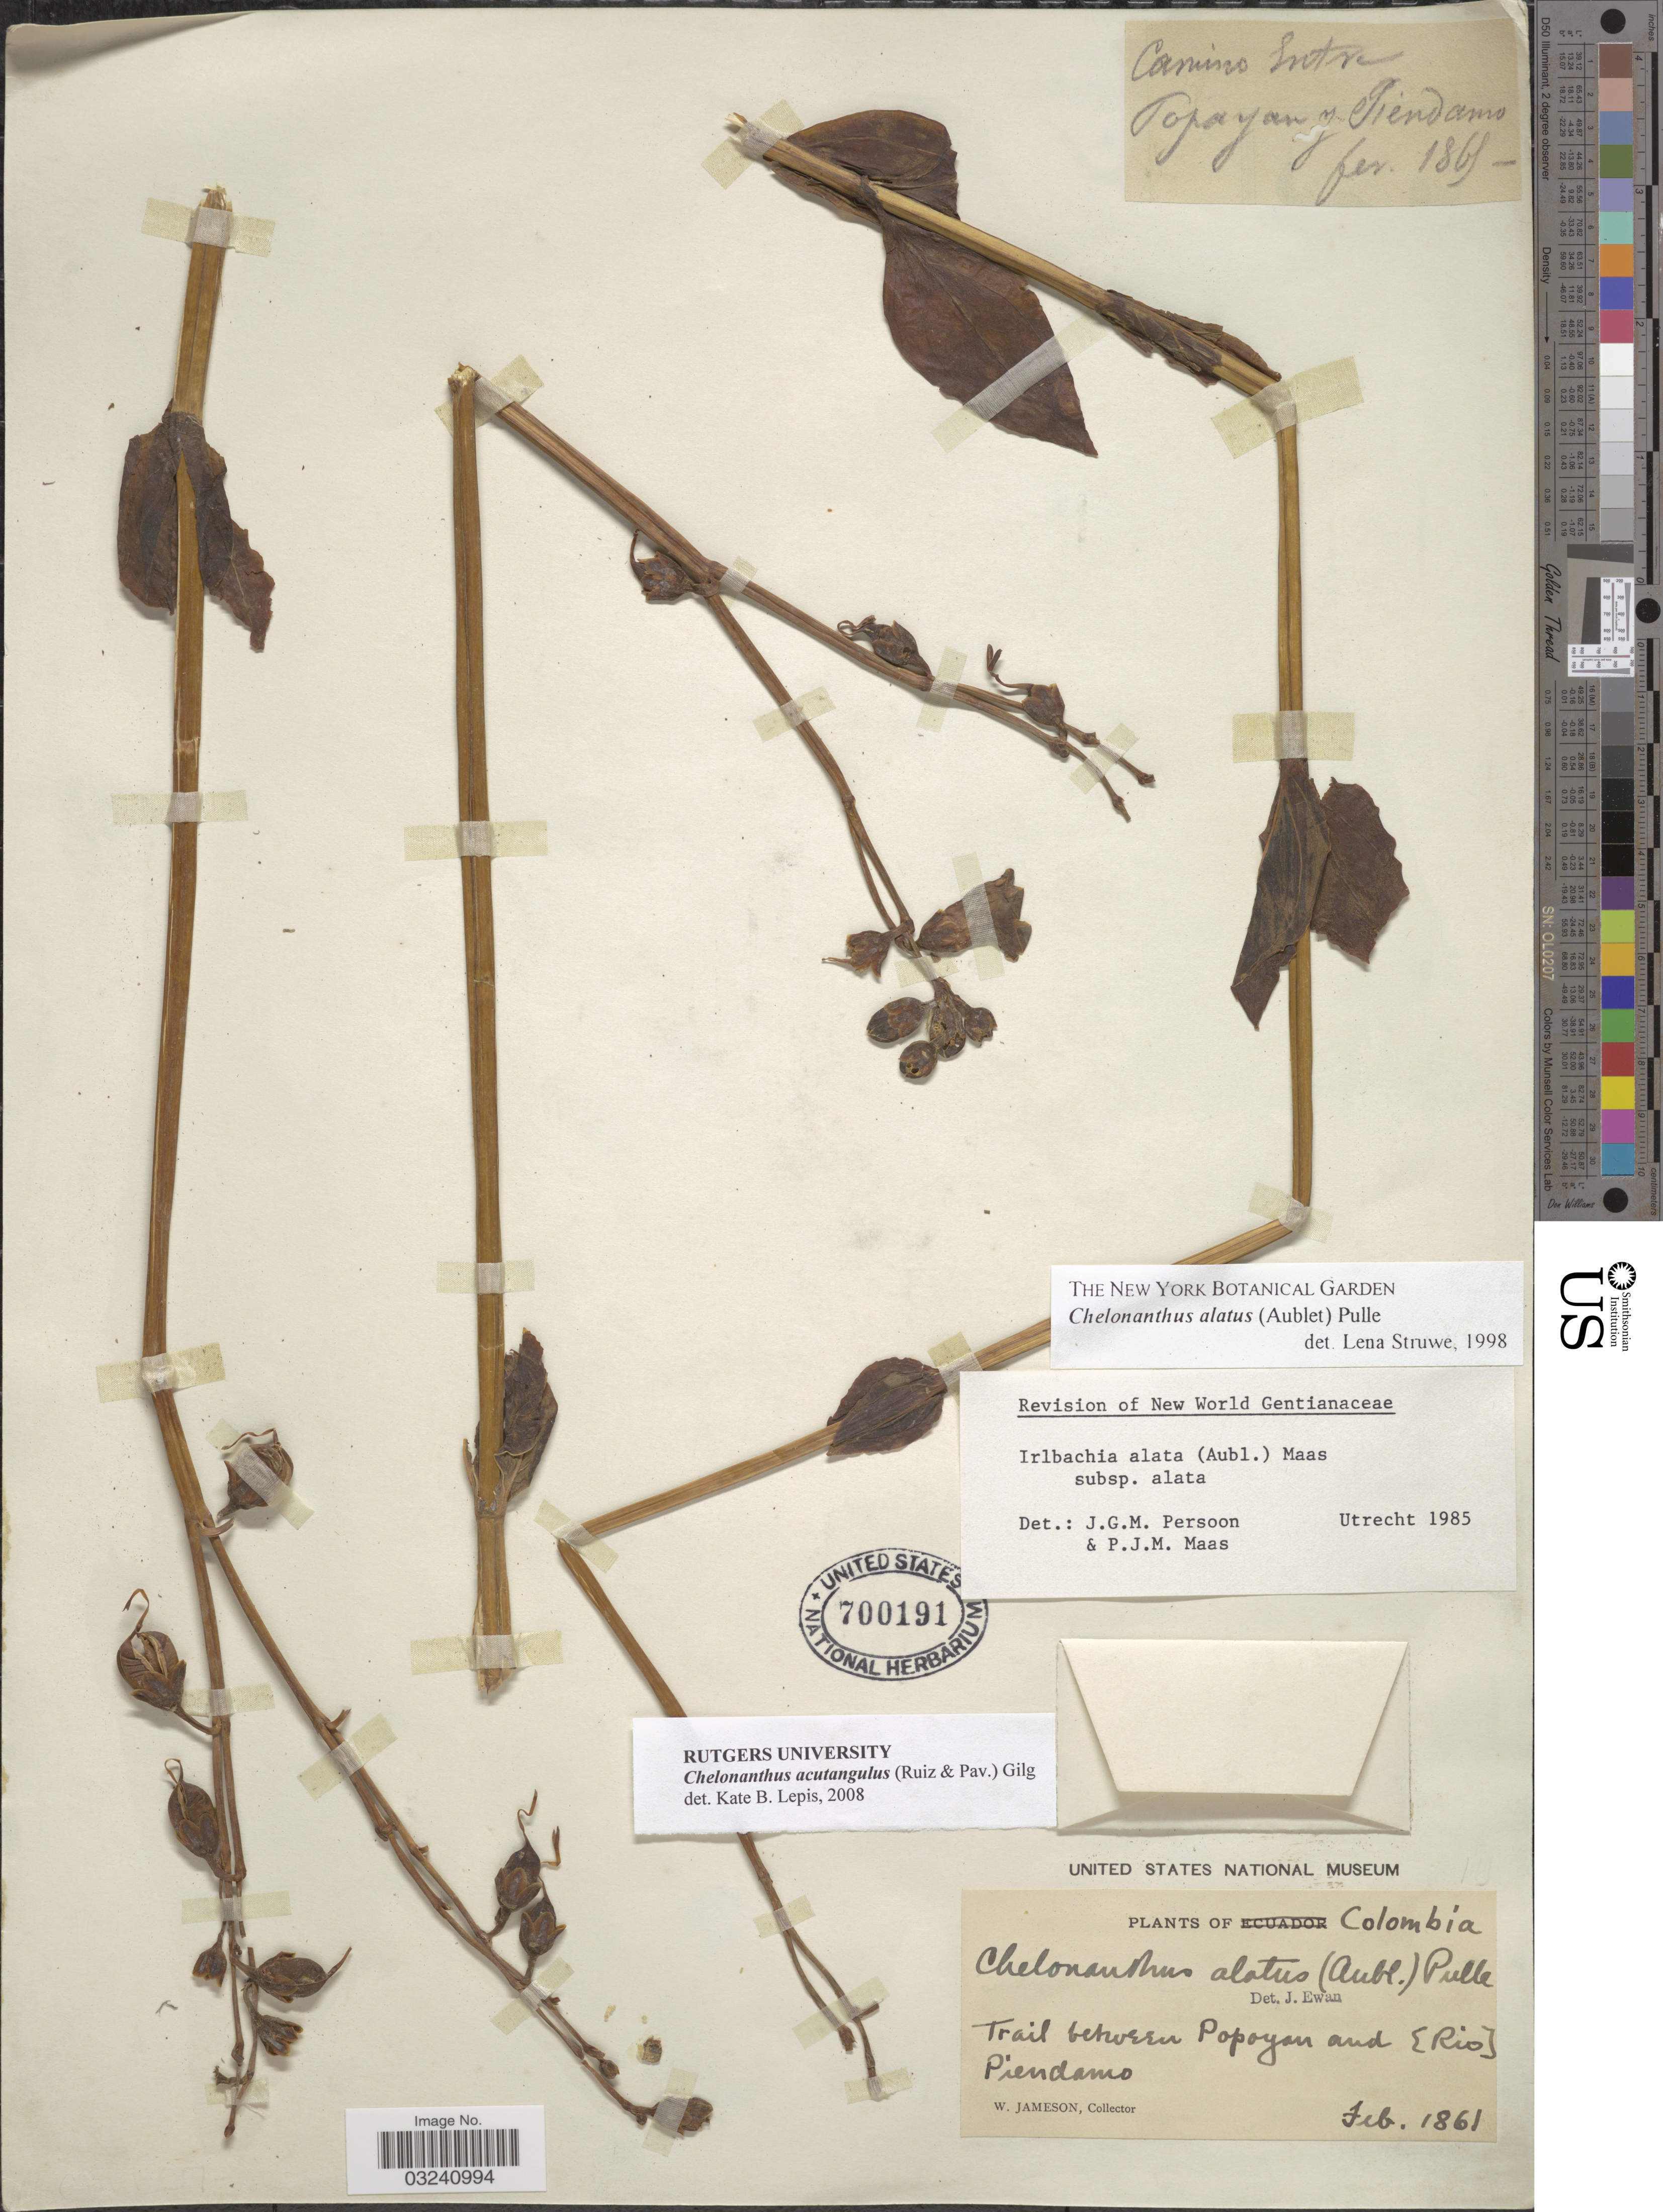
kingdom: Plantae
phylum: Tracheophyta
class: Magnoliopsida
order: Gentianales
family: Gentianaceae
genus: Chelonanthus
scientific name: Chelonanthus acutangulus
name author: (Ruiz & Pav.) Gilg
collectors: W. Jameson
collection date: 1861-02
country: Colombia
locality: Trail between Popoyan and [Rio] Piendamo.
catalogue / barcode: US 700191